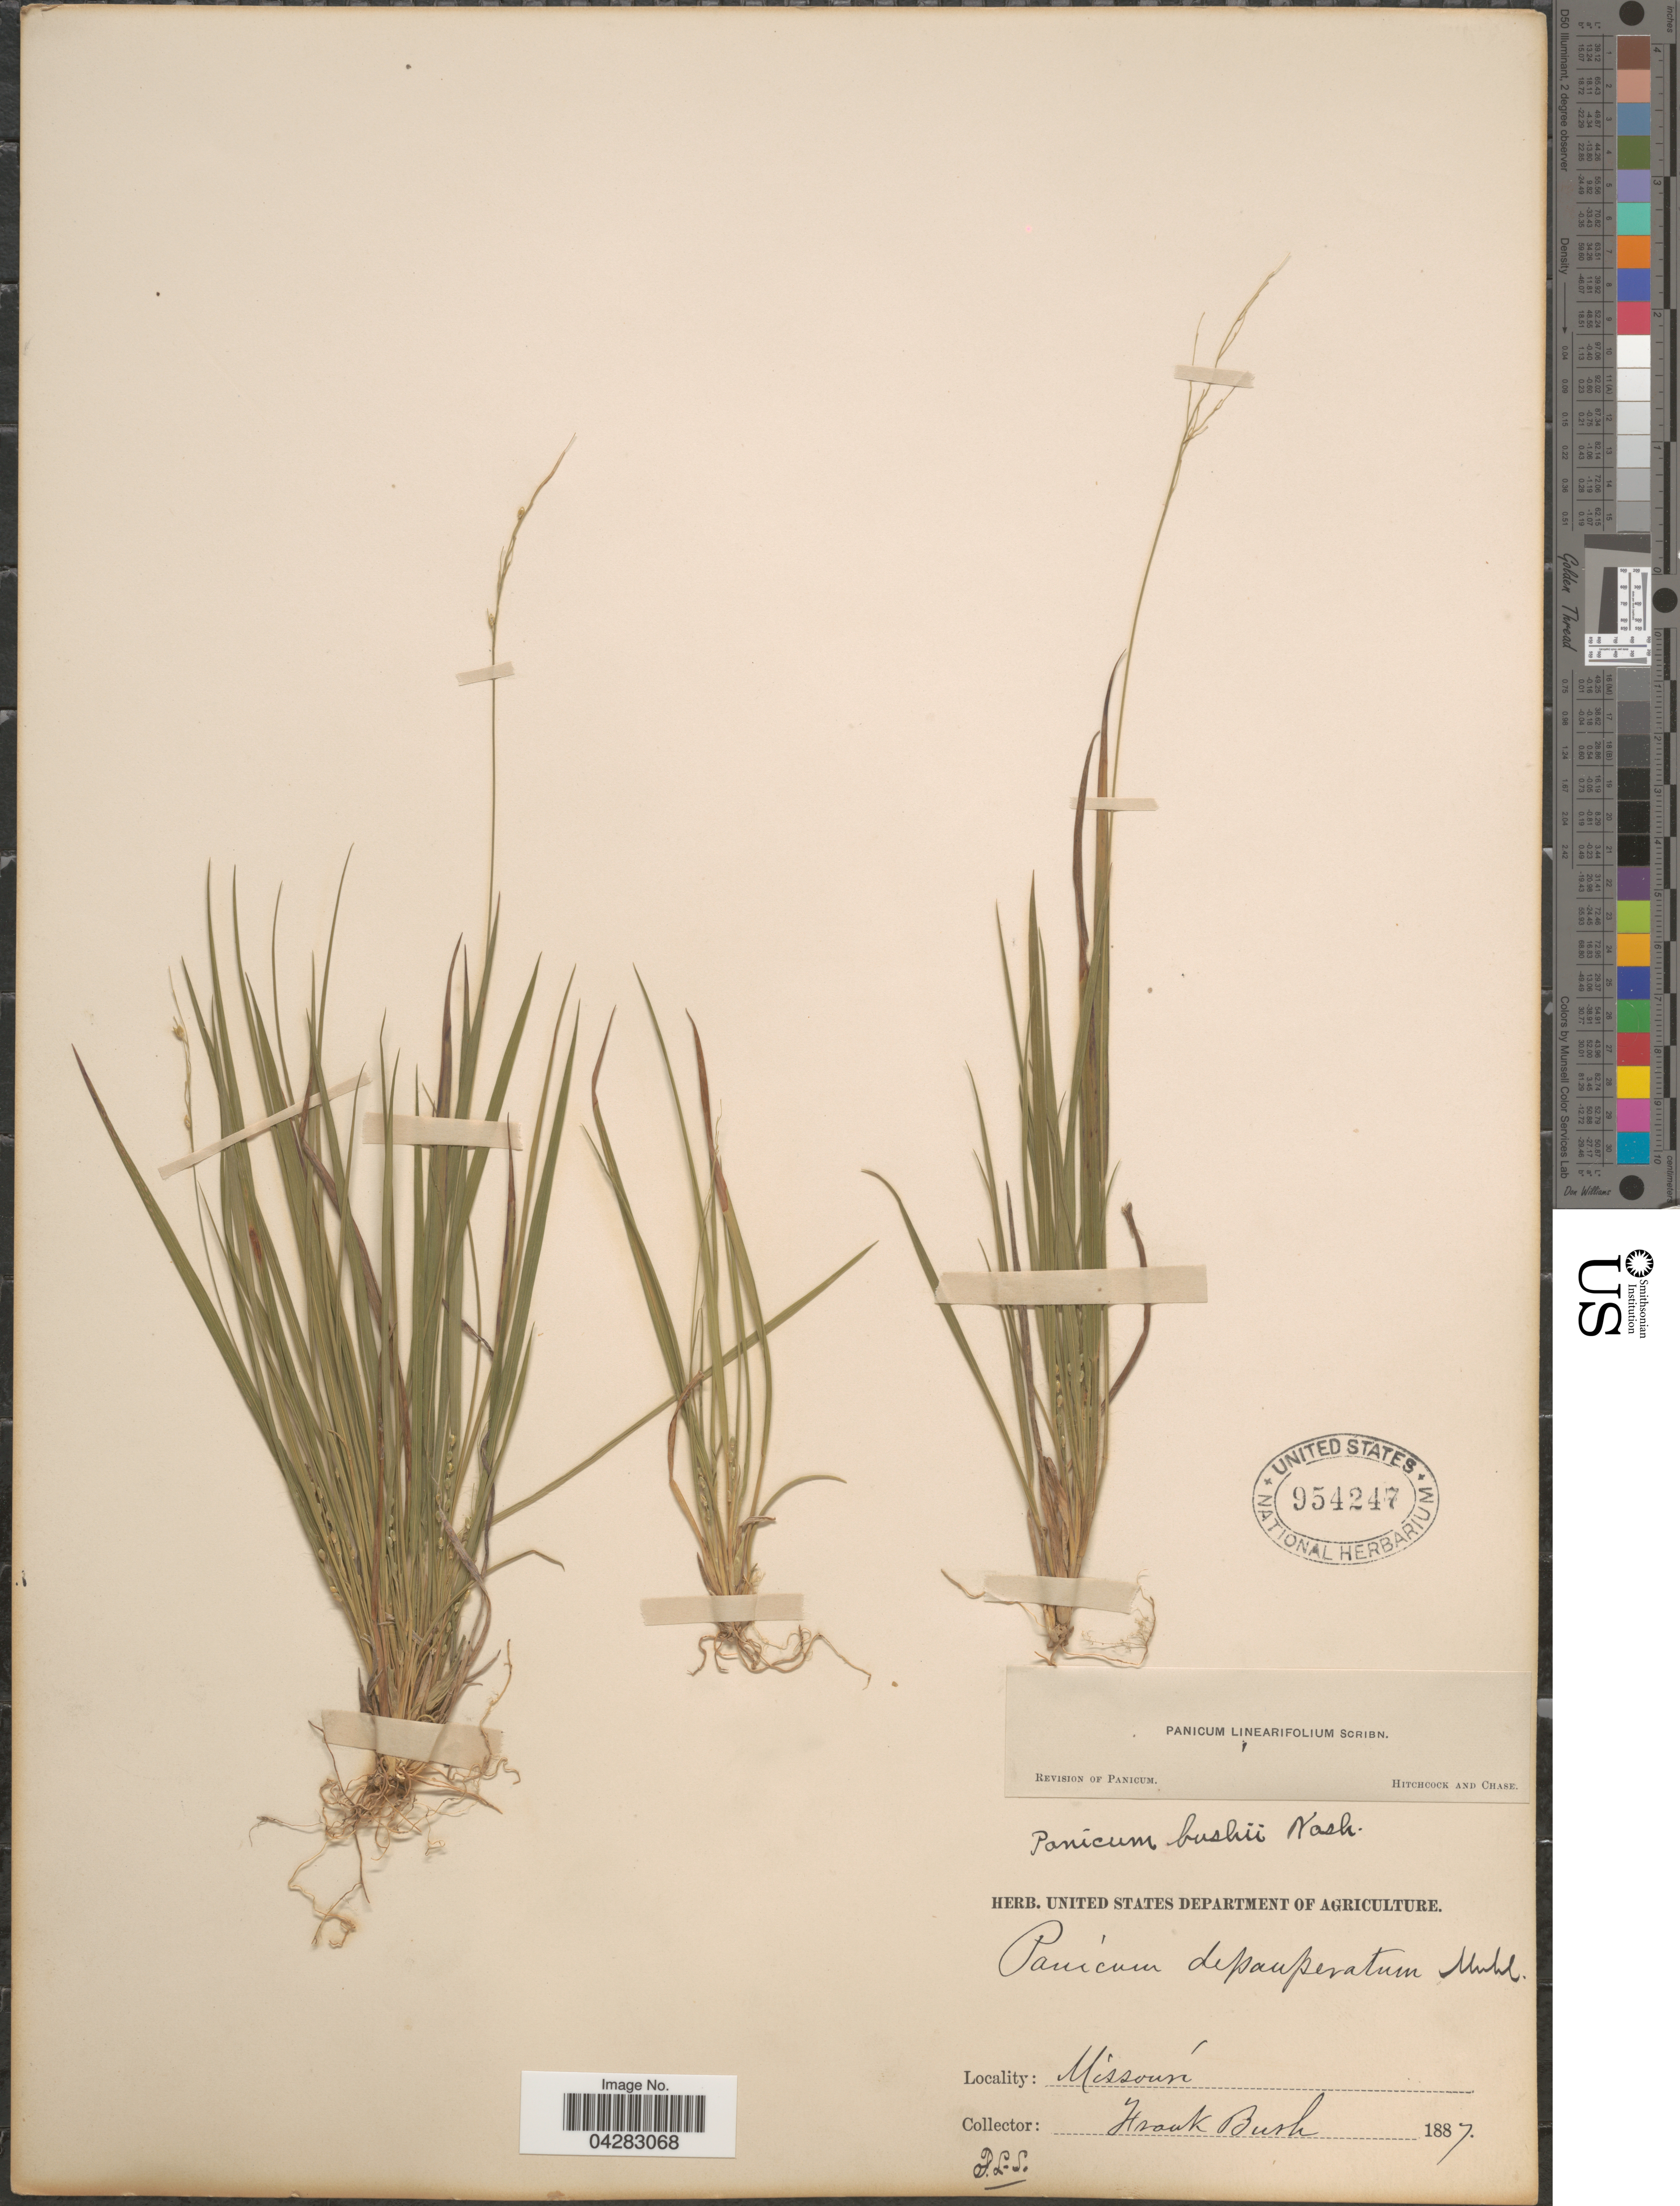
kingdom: Plantae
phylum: Tracheophyta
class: Liliopsida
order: Poales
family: Poaceae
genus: Dichanthelium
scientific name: Dichanthelium linearifolium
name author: (Scribn.) Gould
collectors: F. Bush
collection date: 1887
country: United States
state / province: Missouri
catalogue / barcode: US 954247